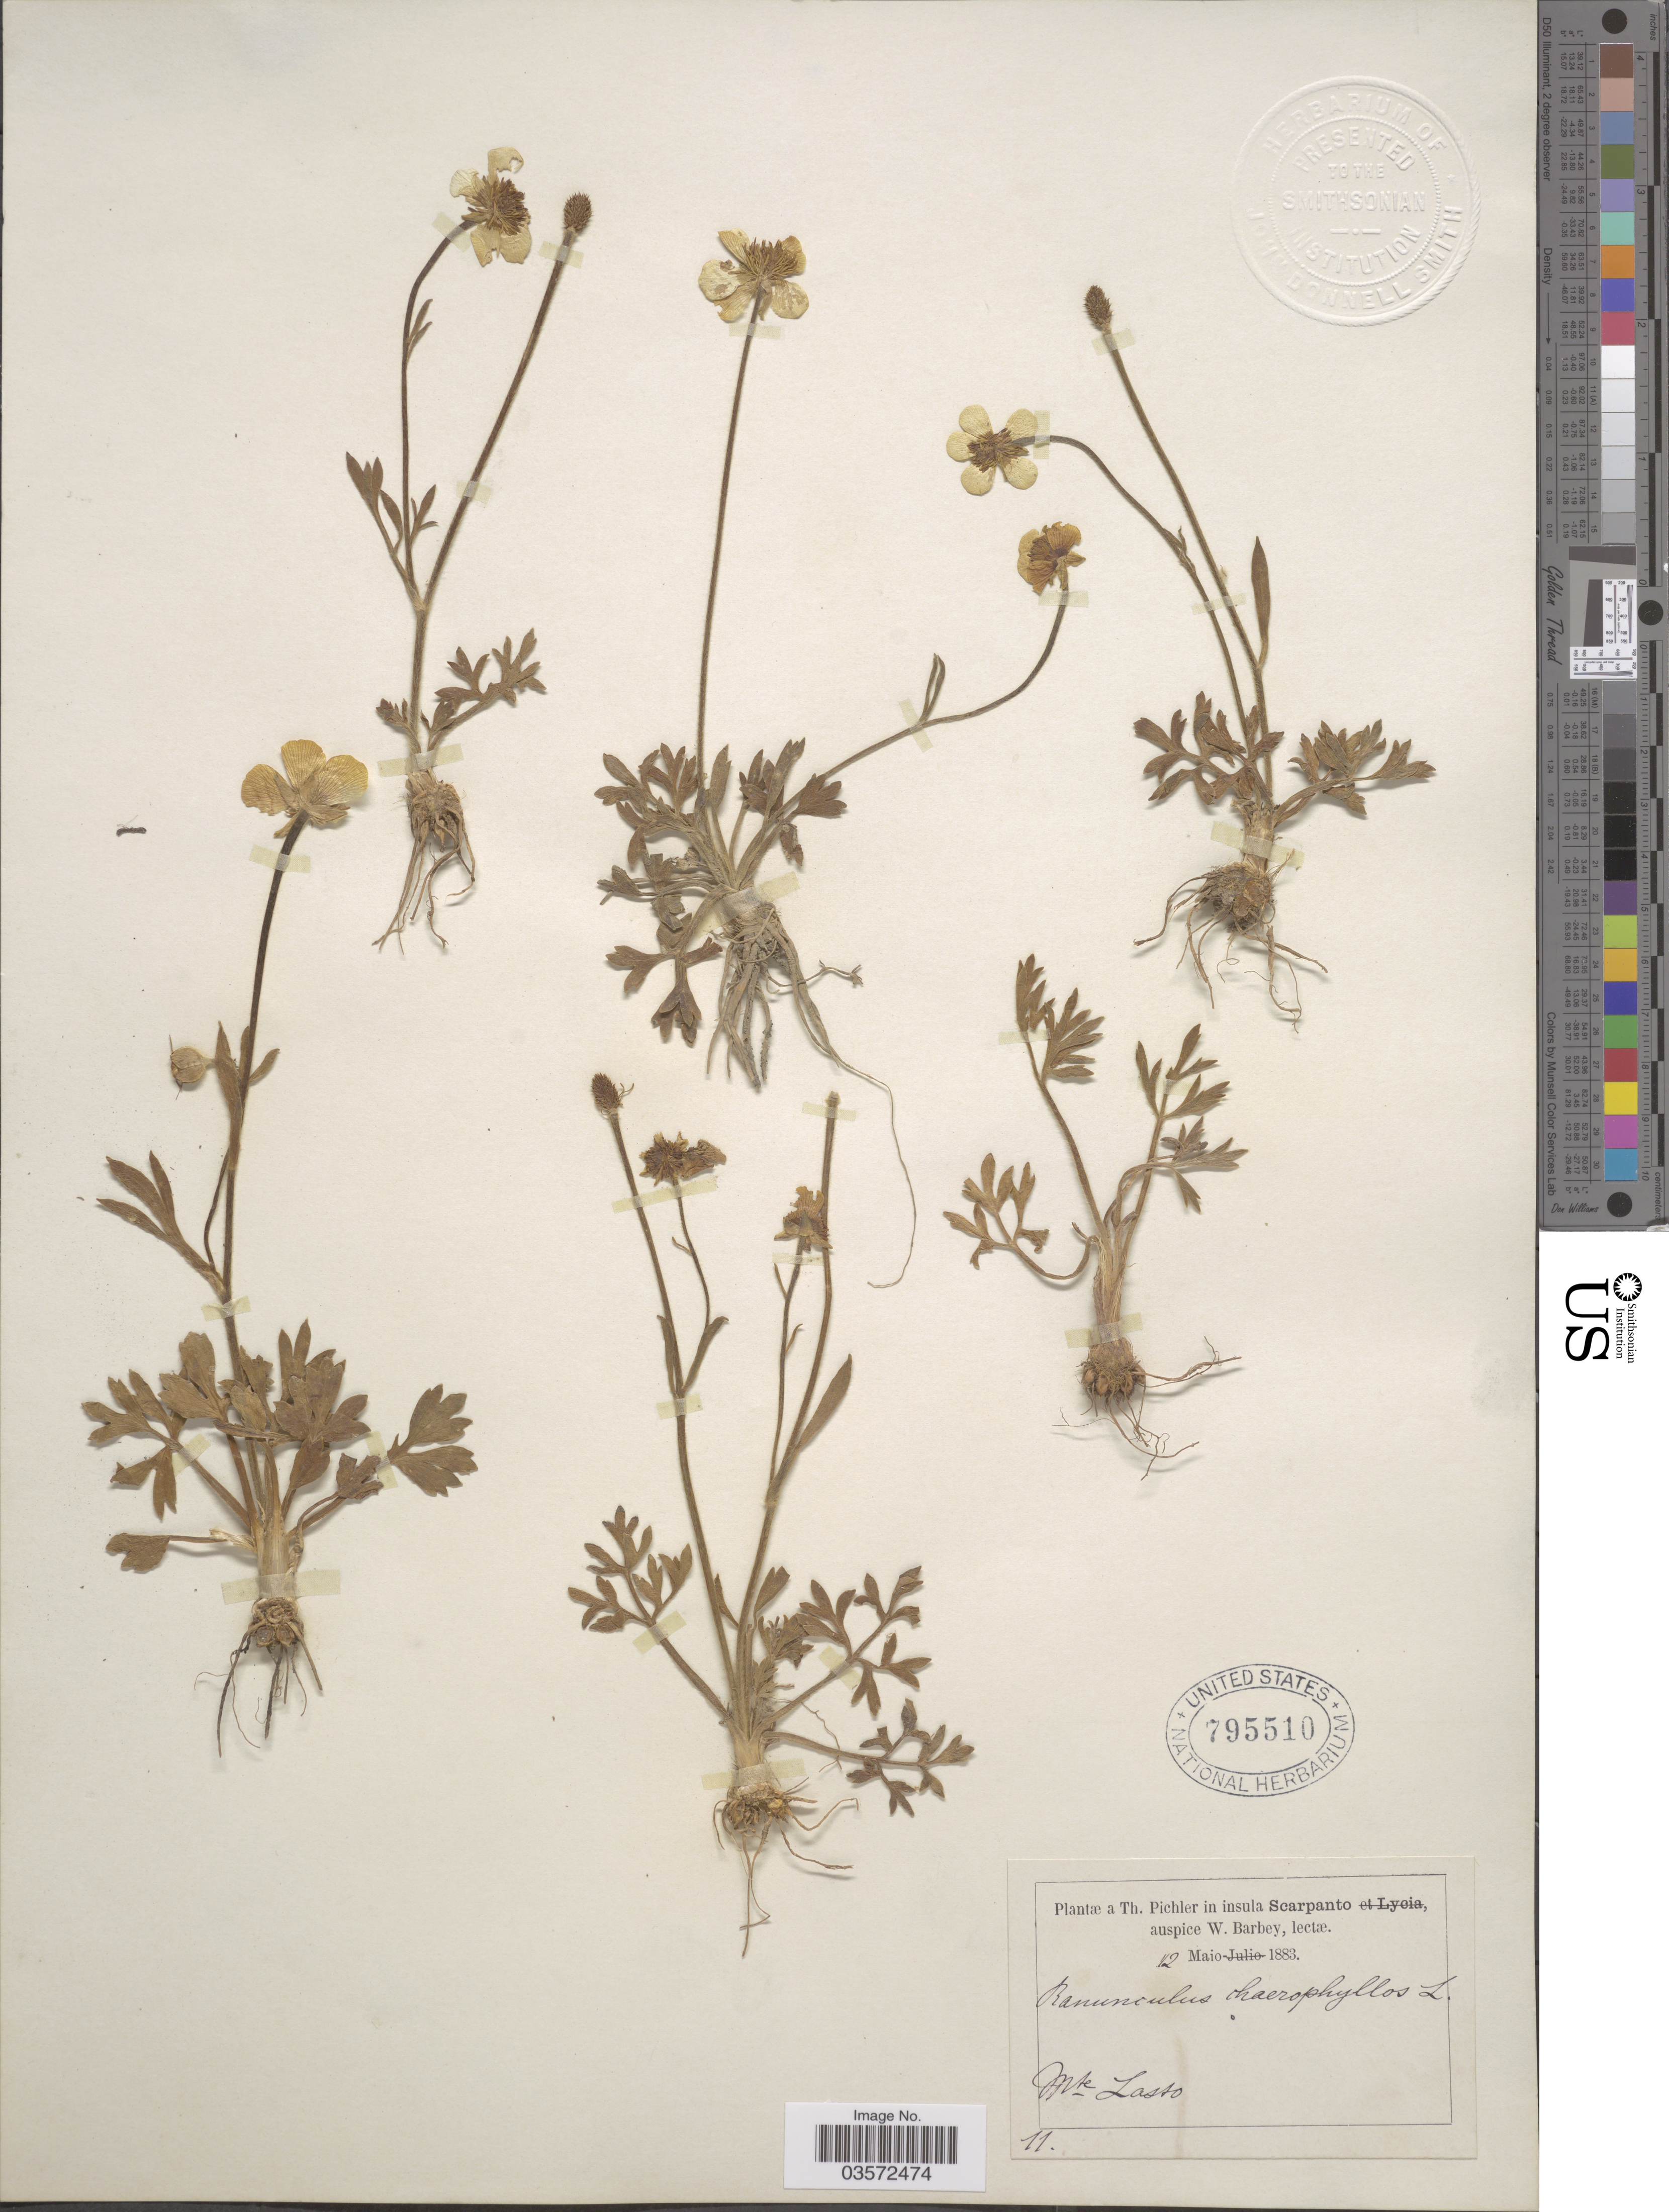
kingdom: Plantae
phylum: Tracheophyta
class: Magnoliopsida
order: Ranunculales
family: Ranunculaceae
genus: Ranunculus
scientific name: Ranunculus chaerophyllos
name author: L.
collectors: T. Pichler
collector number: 11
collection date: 1883-05-12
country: Greece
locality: In insula Scarpanto, Mte Lasso.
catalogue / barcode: US 795510